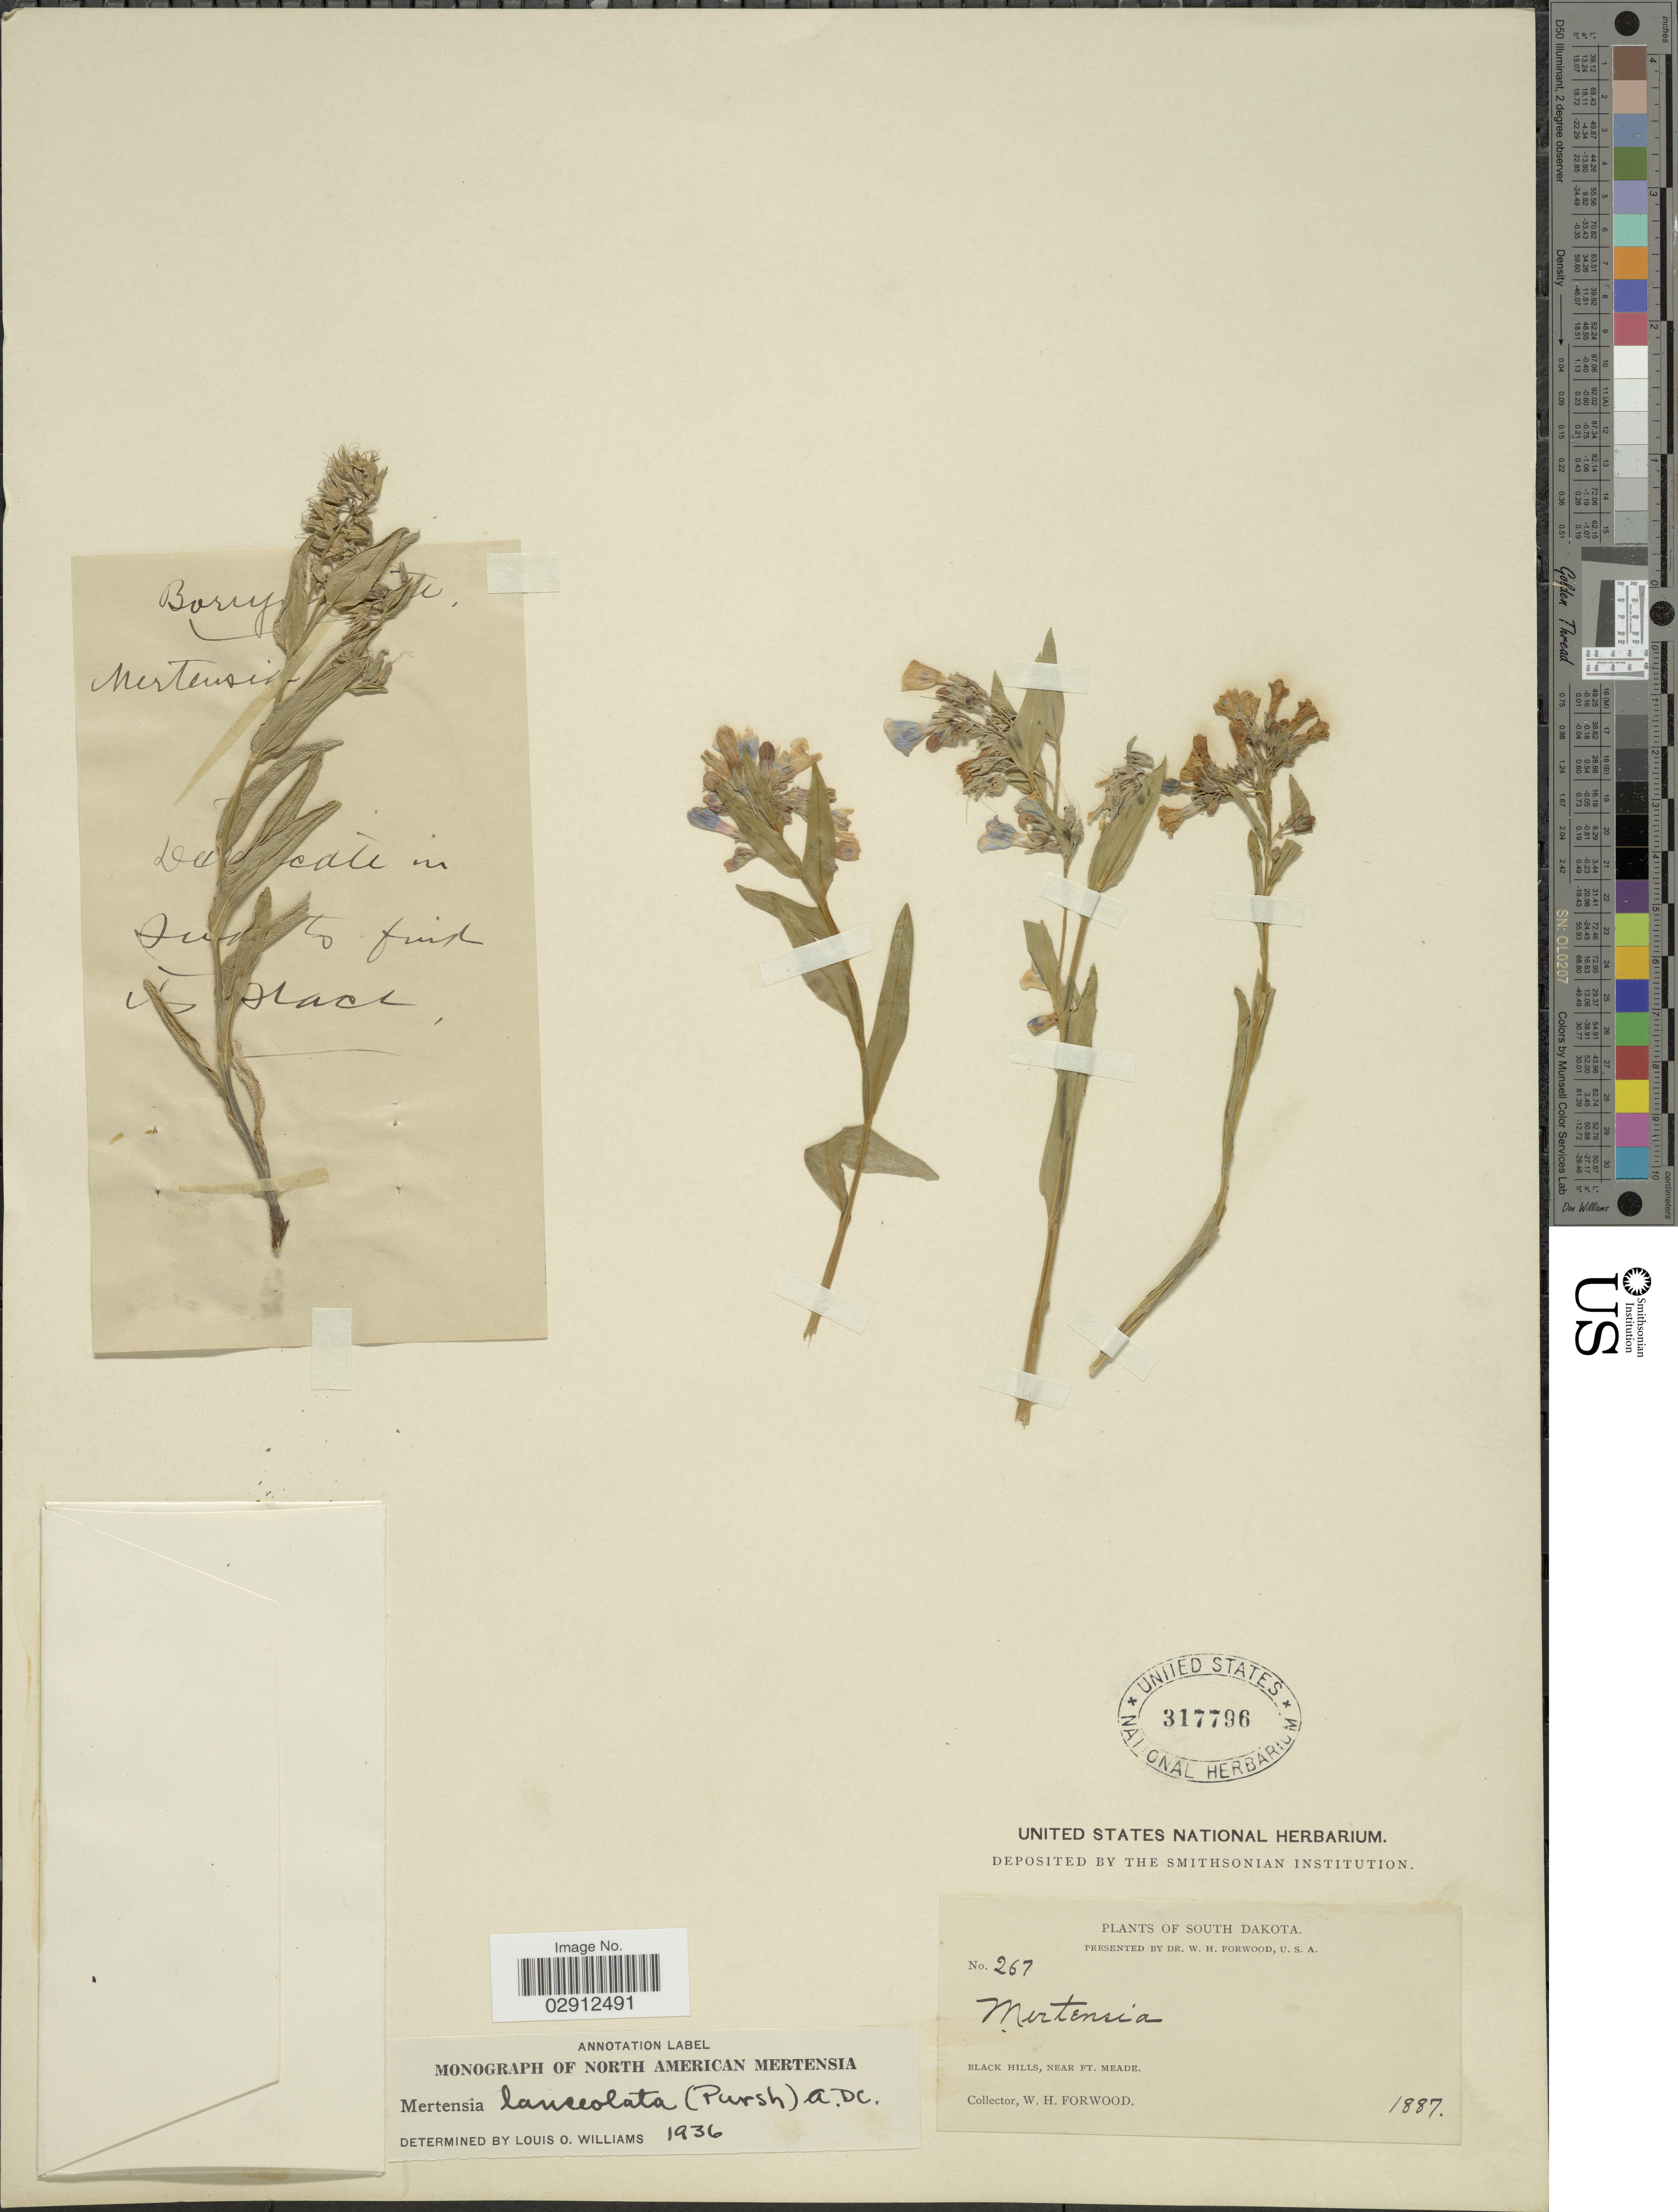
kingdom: Plantae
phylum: Tracheophyta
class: Magnoliopsida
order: Boraginales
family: Boraginaceae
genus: Mertensia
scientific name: Mertensia lanceolata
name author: (Pursh) DC. ex A. DC.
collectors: W. Forwood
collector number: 267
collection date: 1887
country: United States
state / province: South Dakota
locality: Black Hills, Near Ft. Meade.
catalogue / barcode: US 317796